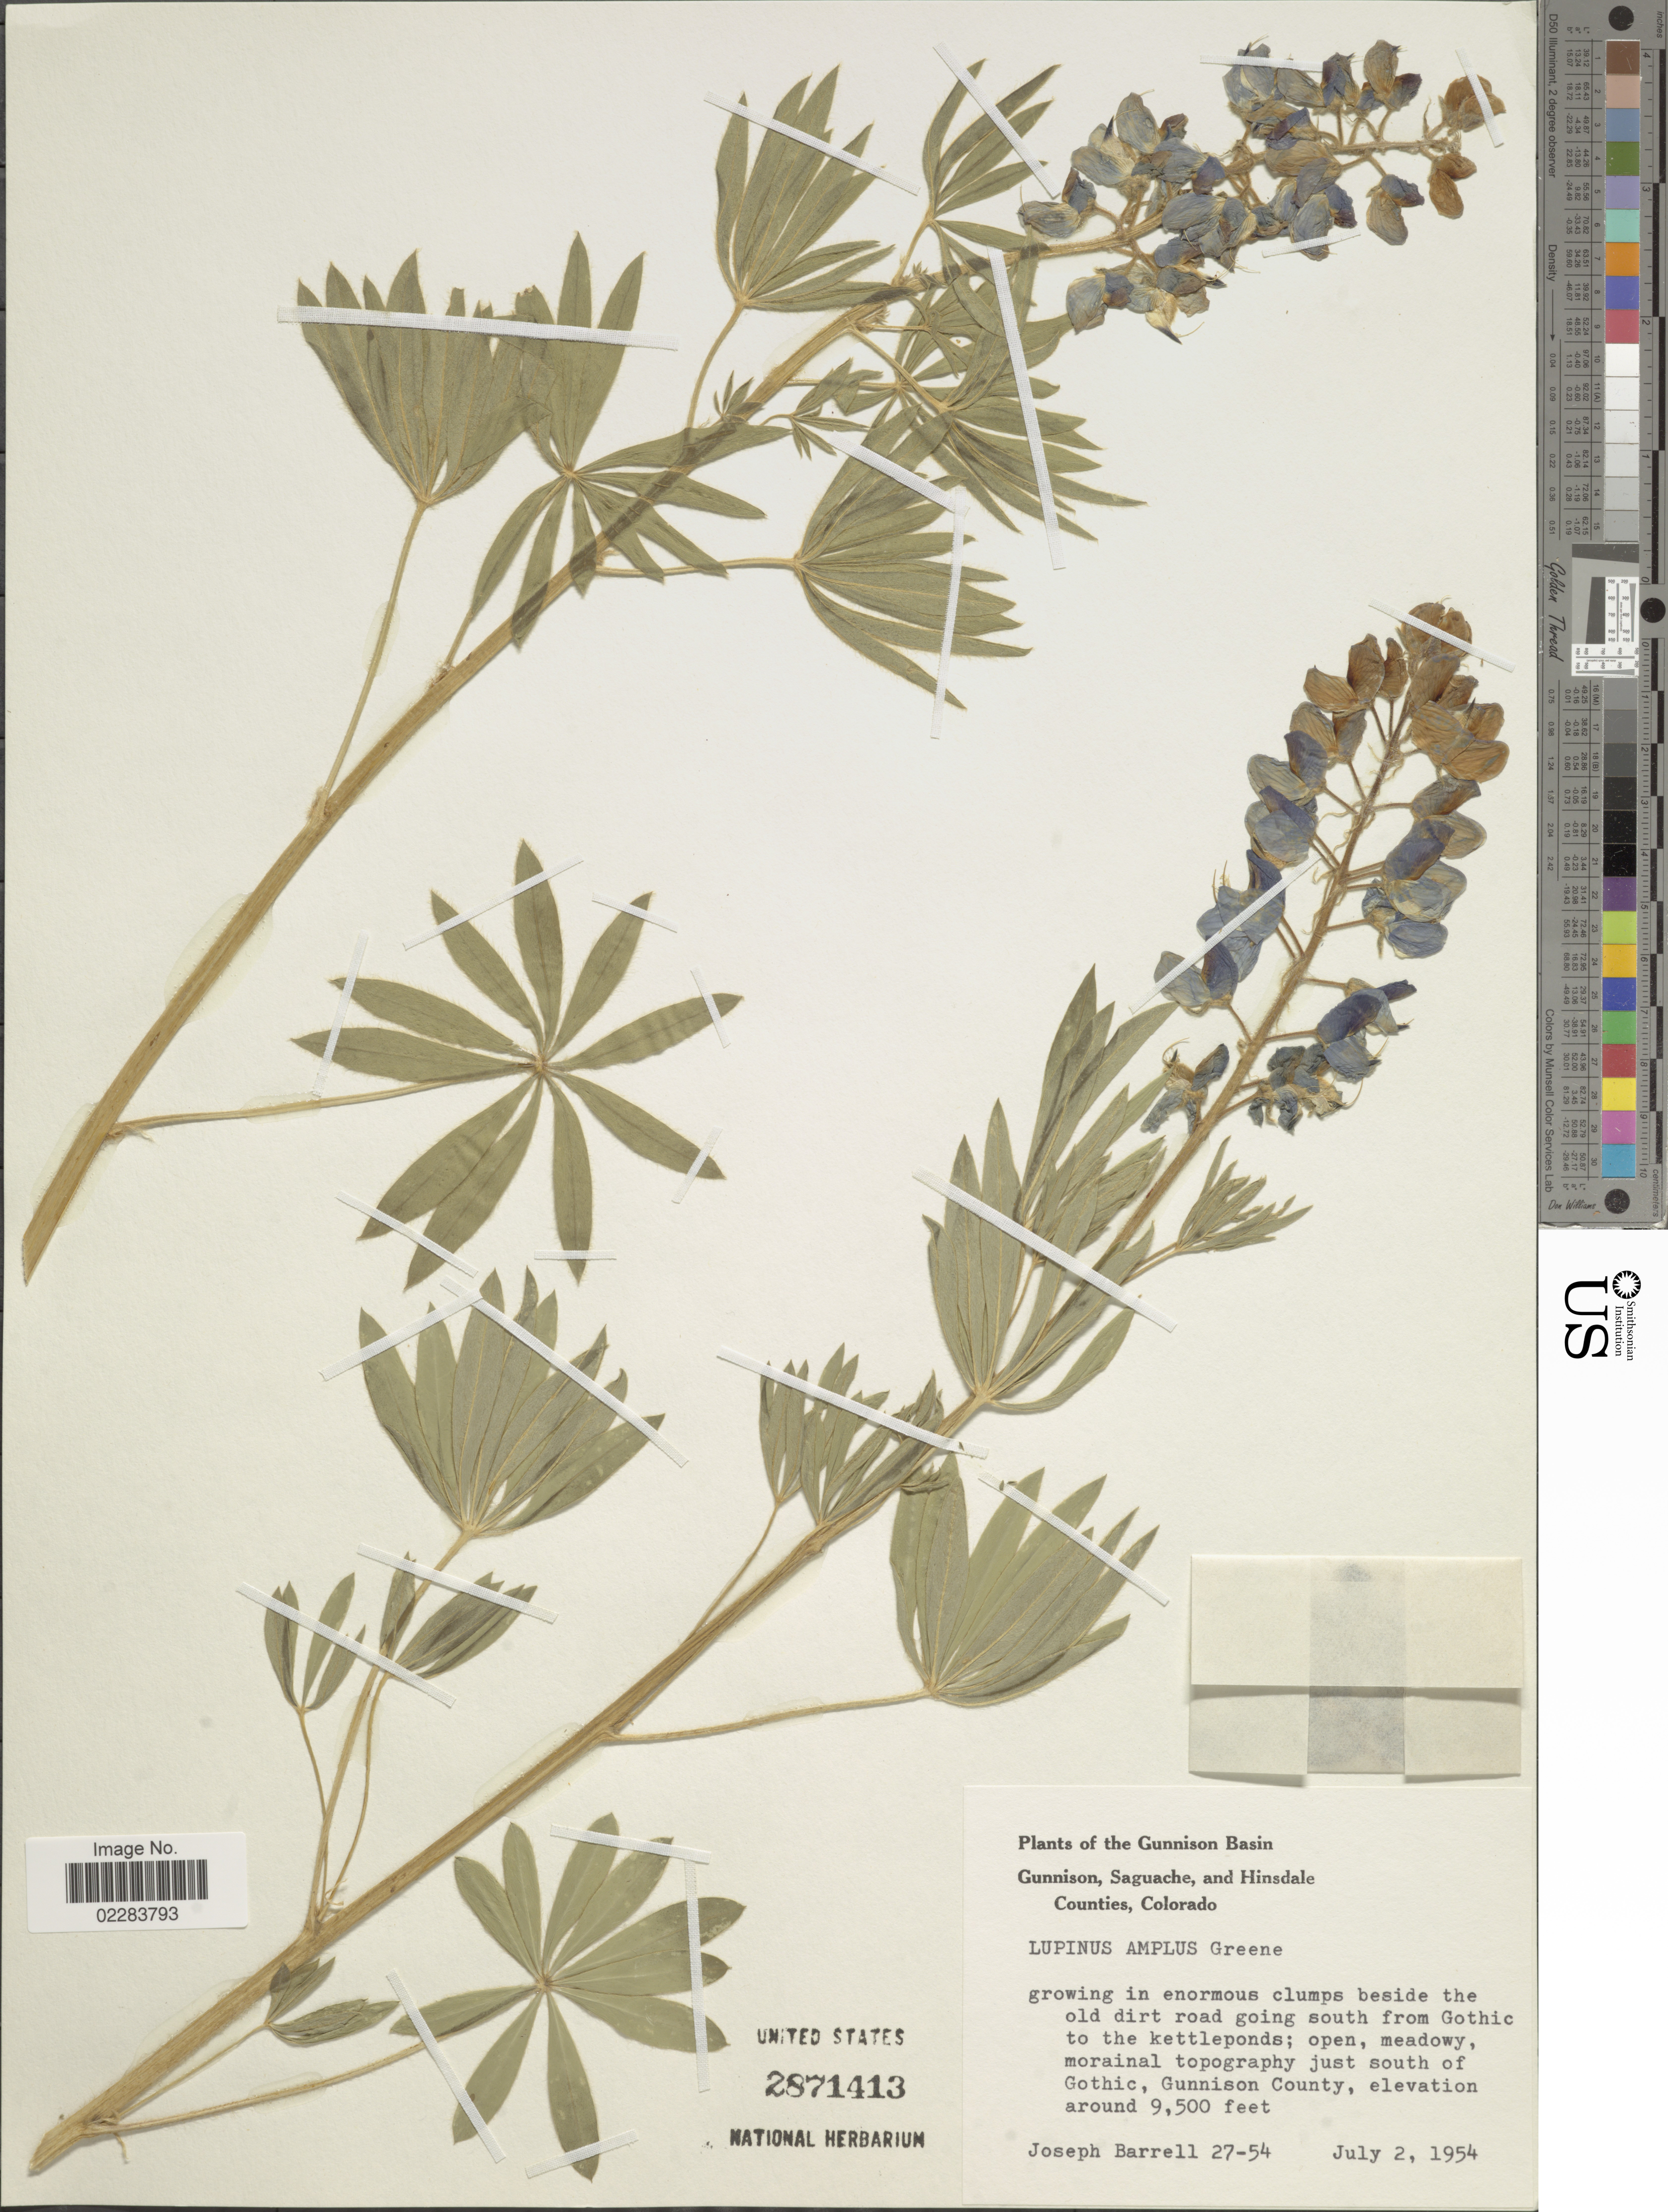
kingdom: Plantae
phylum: Tracheophyta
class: Magnoliopsida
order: Fabales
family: Fabaceae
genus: Lupinus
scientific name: Lupinus amplus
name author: Greene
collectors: J. Barrell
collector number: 27-54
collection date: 1954-07-02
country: United States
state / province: Colorado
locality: Gunnison Basin. Gunnison, Saguache, and Hinsdale Counties. growing in enormous clumps beside old dirt road going south from Gothic to the kettleponds; open, meadowy. morainal topography just south of Gothic, Gunnison County.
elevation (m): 2896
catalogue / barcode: US 2871413